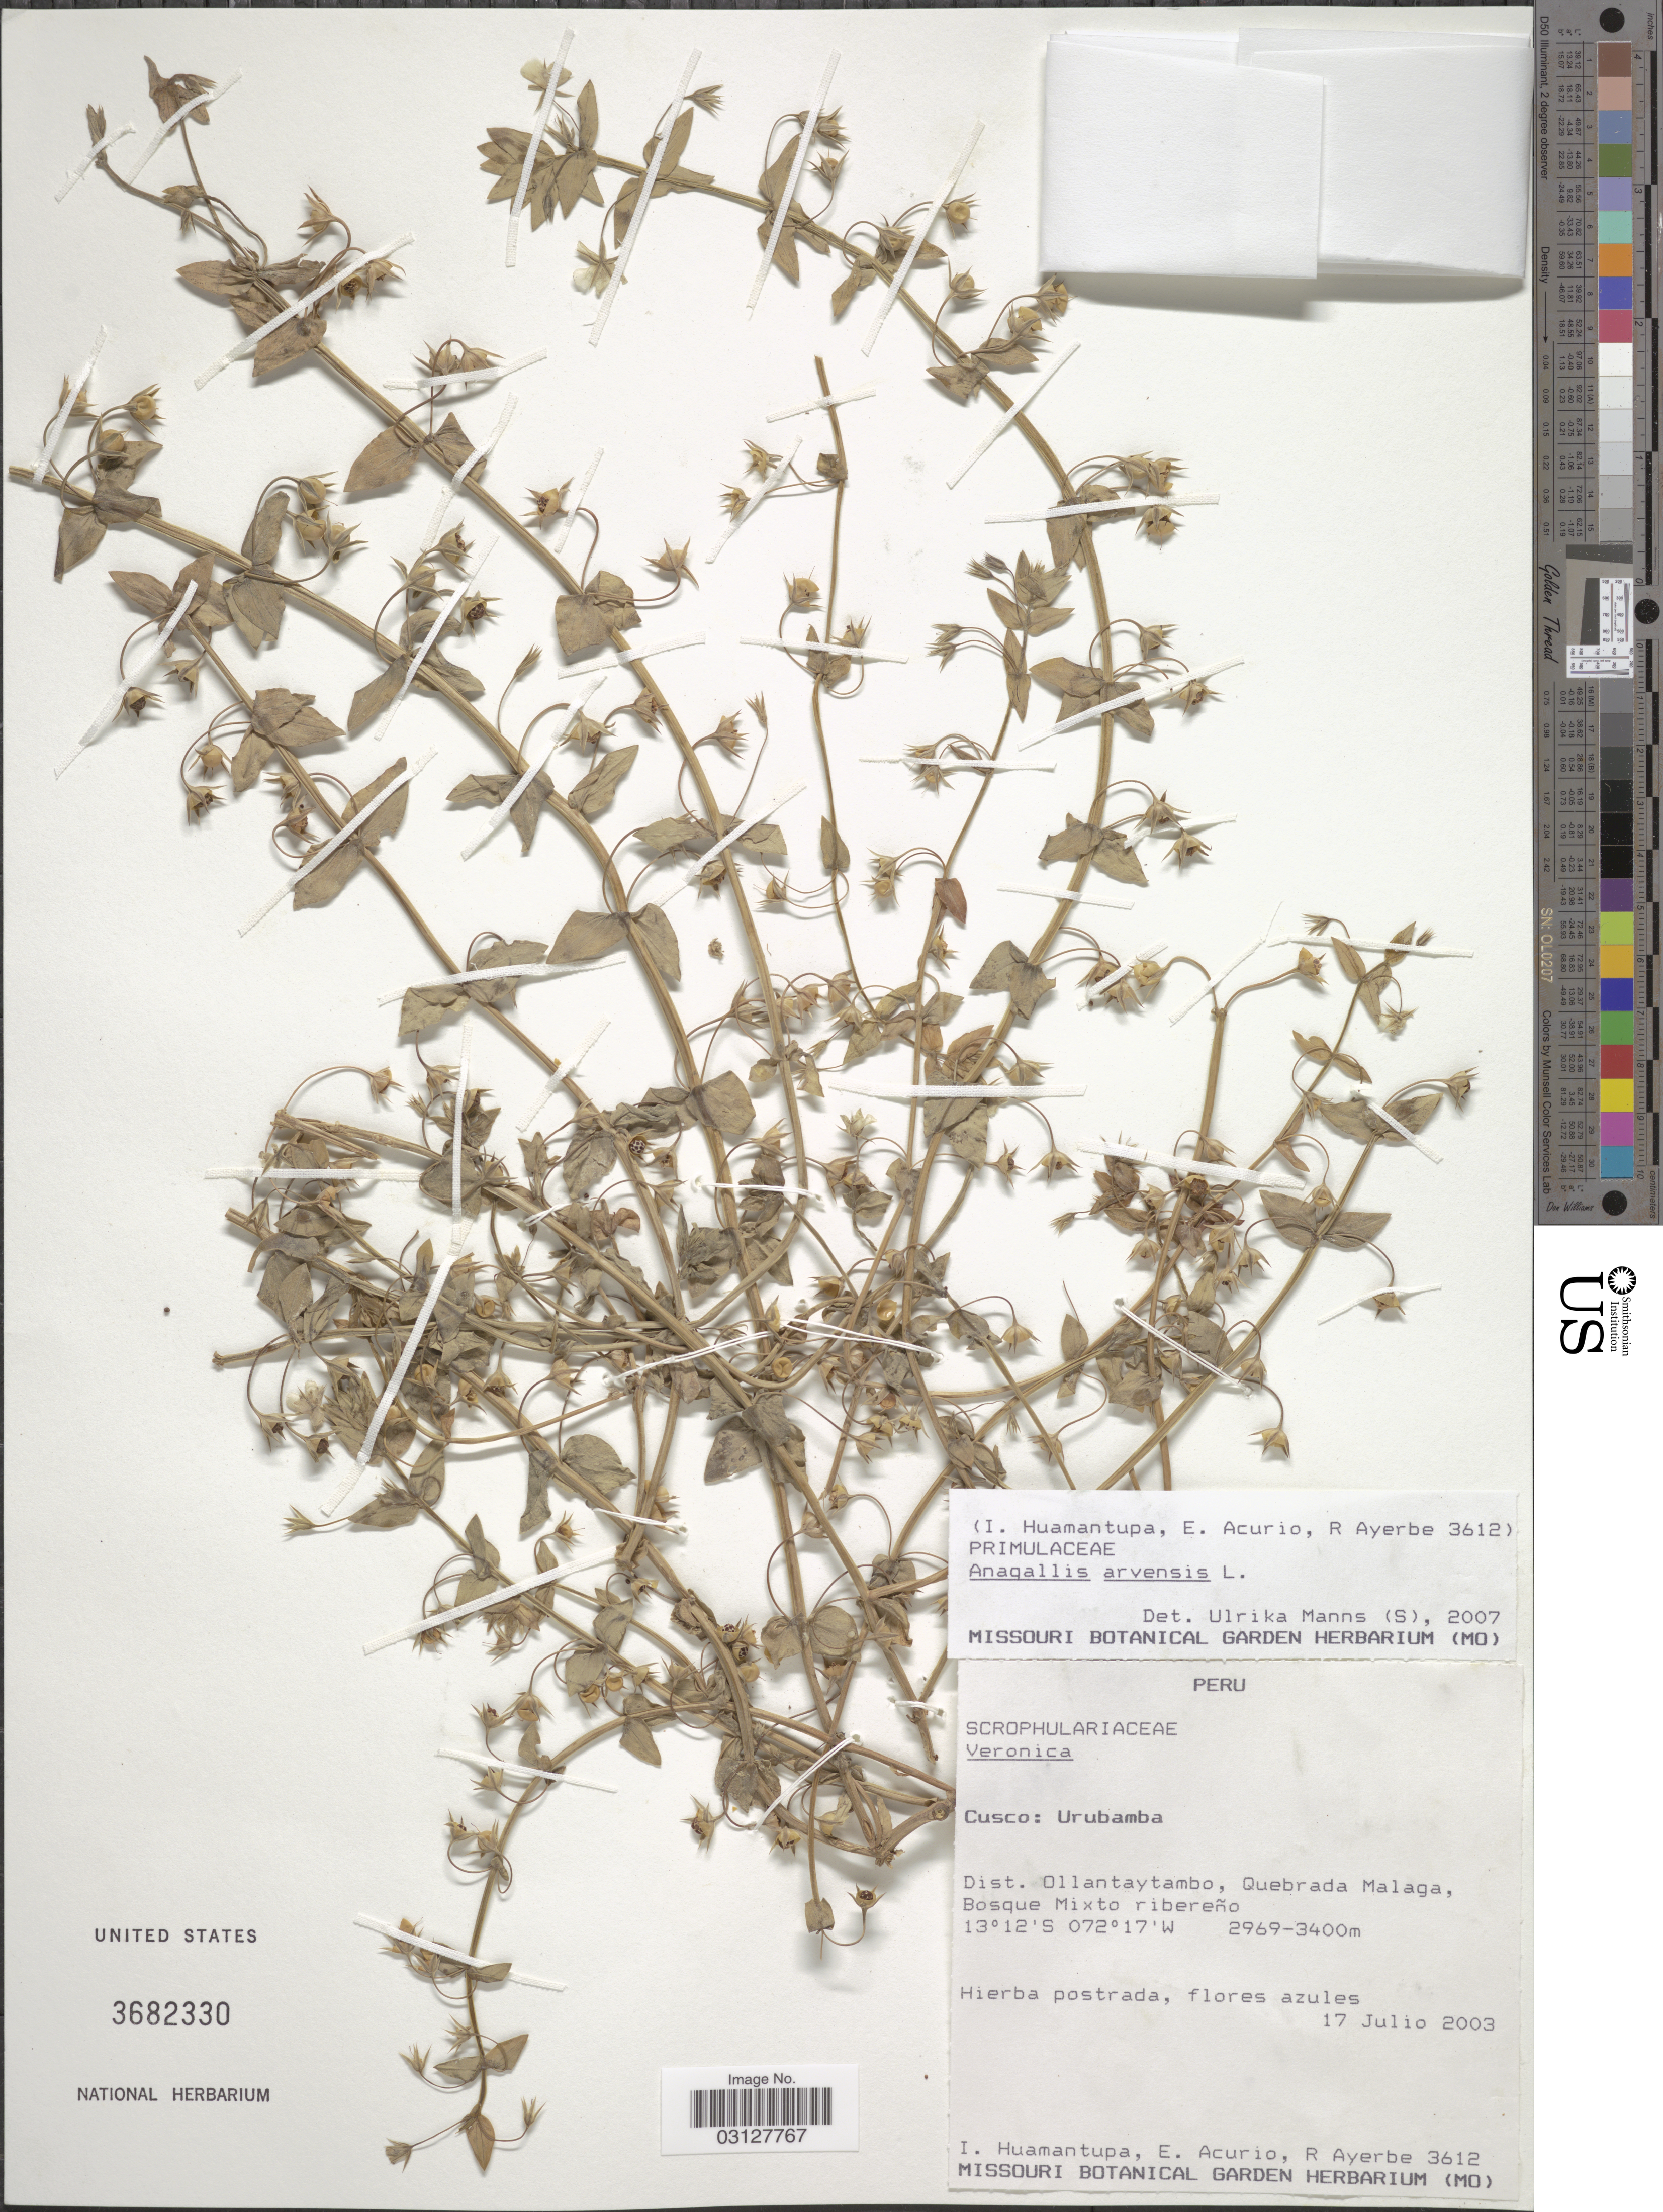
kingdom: Plantae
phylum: Tracheophyta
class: Magnoliopsida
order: Ericales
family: Primulaceae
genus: Anagallis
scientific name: Anagallis arvensis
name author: L.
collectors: I. Huamantupa, E. Acurio & R. Ayerbe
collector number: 3612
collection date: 2003-07-17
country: Peru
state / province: Cusco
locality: Cusco: Urubamba, Dist. Ollantaytambo, Quebrada Malaga.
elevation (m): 2969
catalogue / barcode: US 3682330